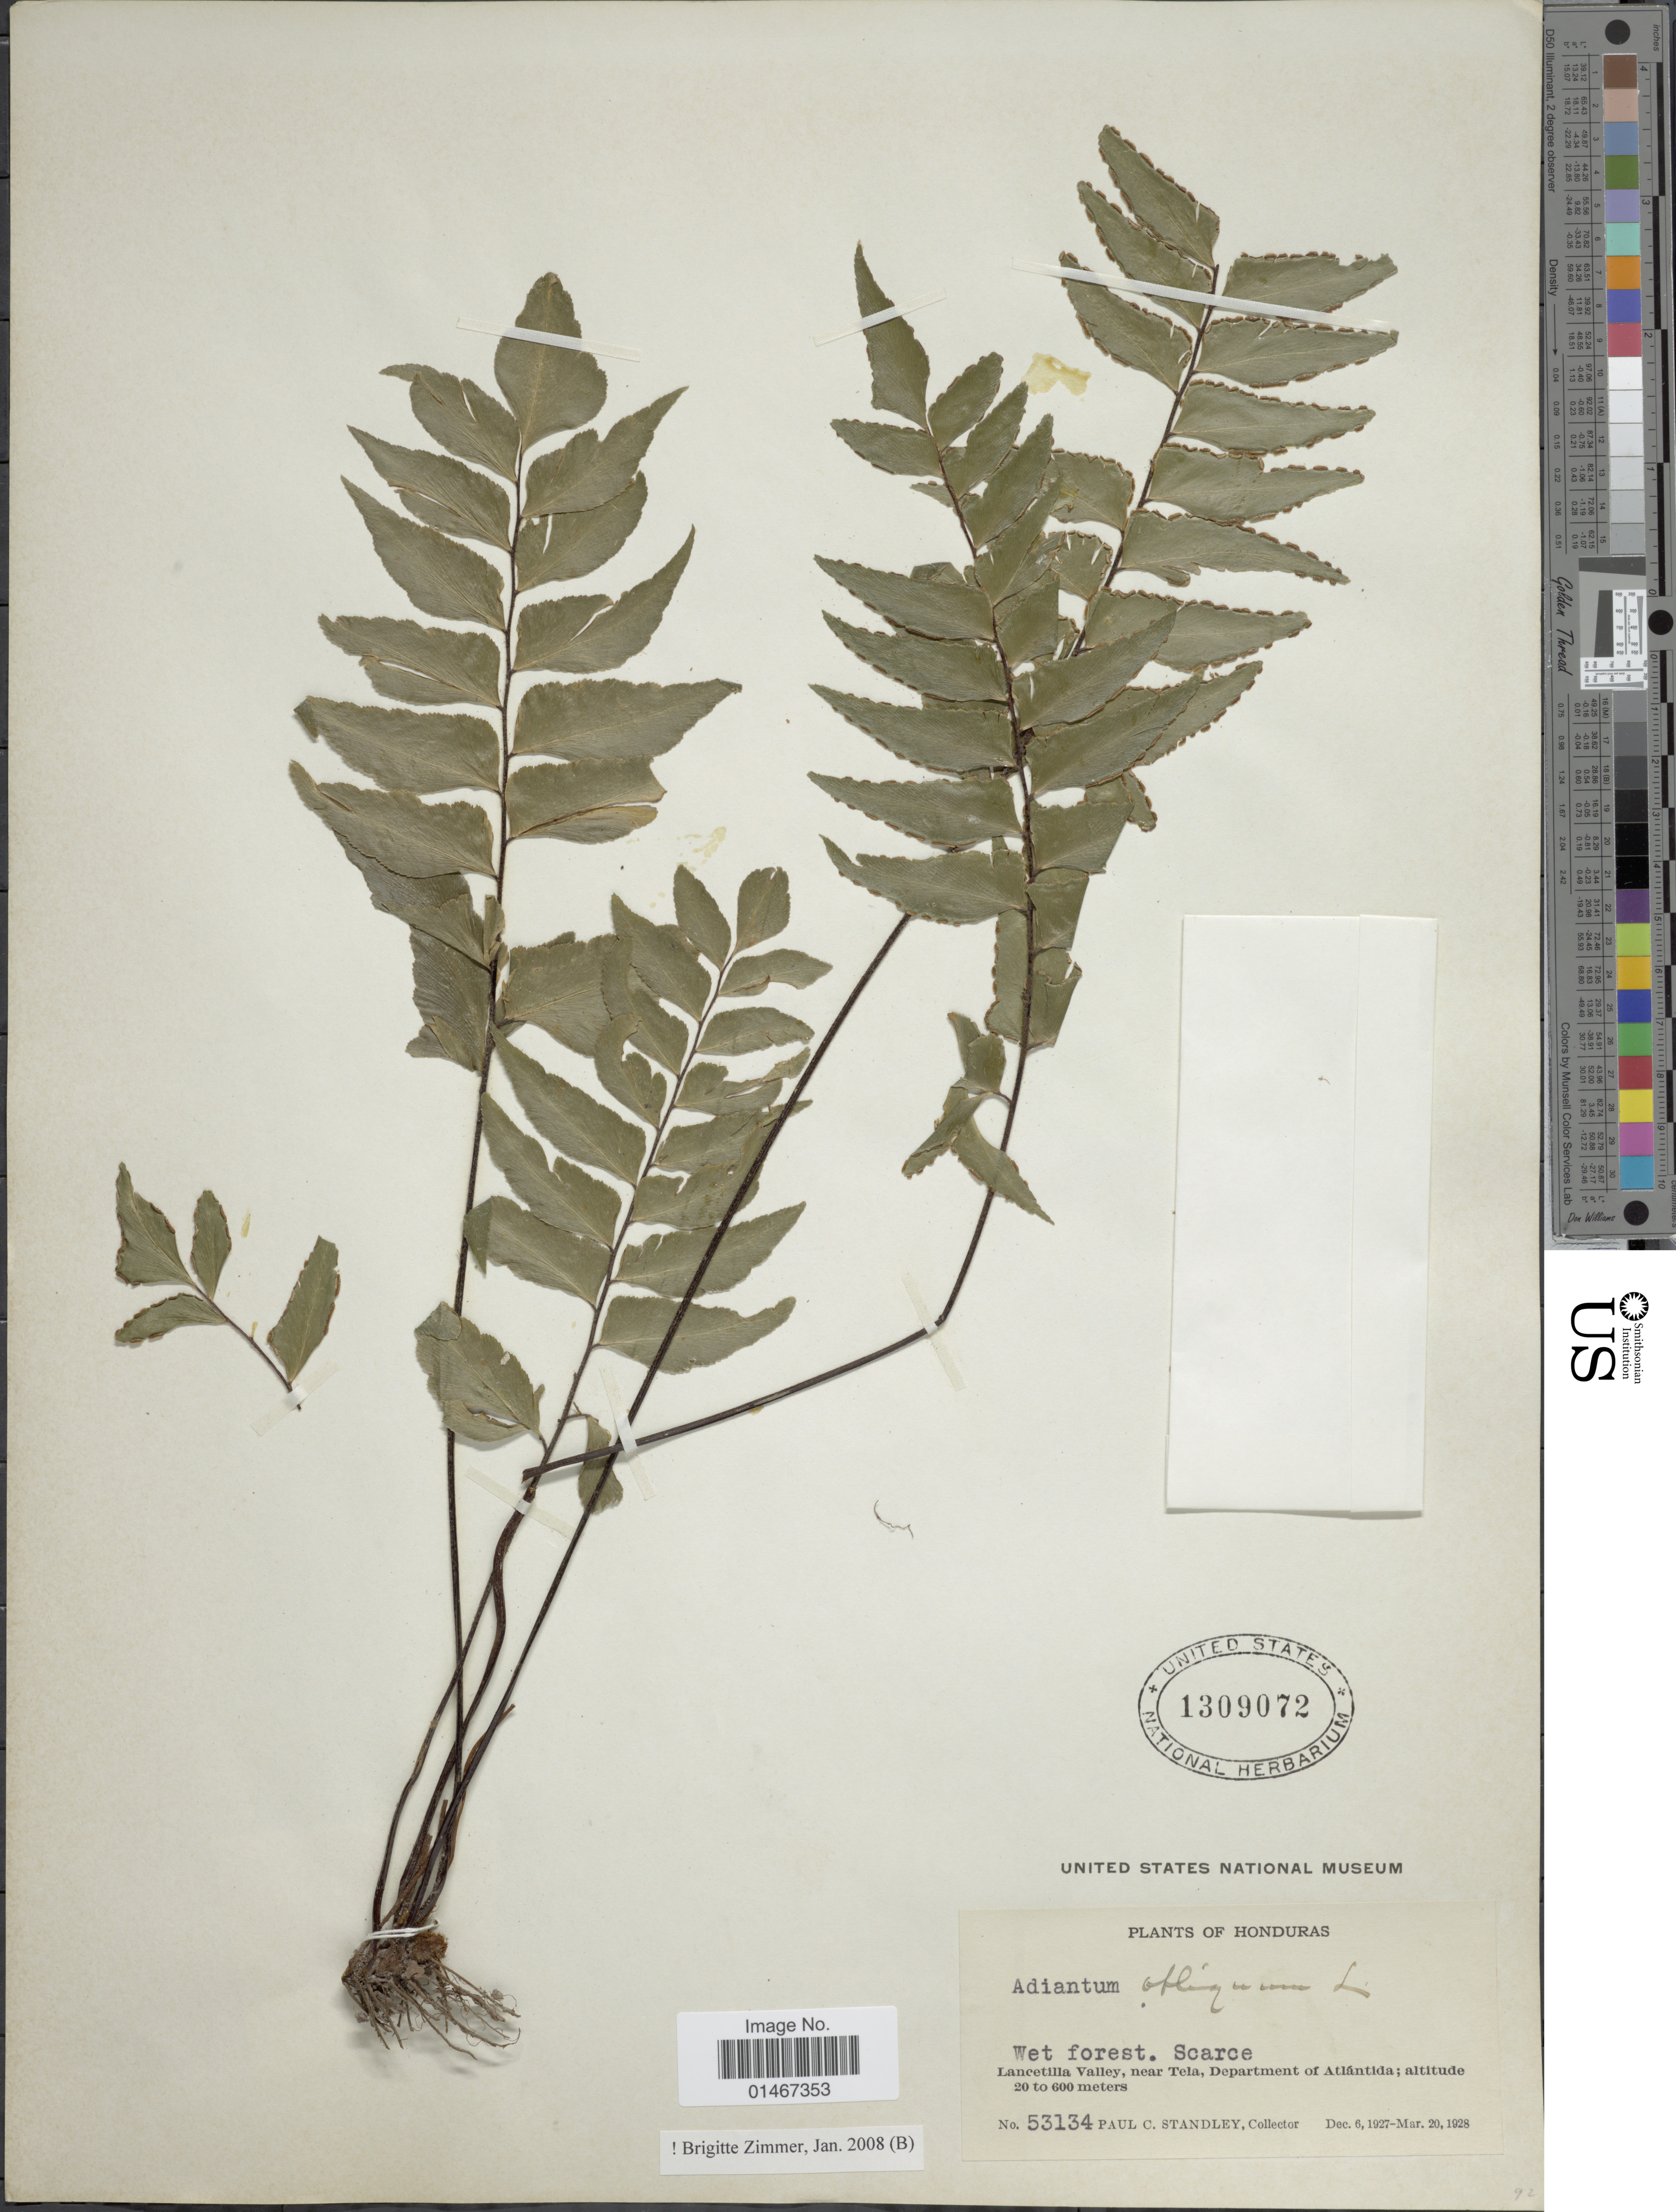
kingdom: Plantae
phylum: Tracheophyta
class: Polypodiopsida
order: Polypodiales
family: Pteridaceae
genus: Adiantum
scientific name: Adiantum obliquum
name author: Willd.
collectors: P. C. Standley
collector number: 53134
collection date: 1927-12-06/1928-03-20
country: Honduras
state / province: Atlántida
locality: Lancetilla Valley, near Tela, Department of Atlantida.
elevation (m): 20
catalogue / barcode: US 1309072